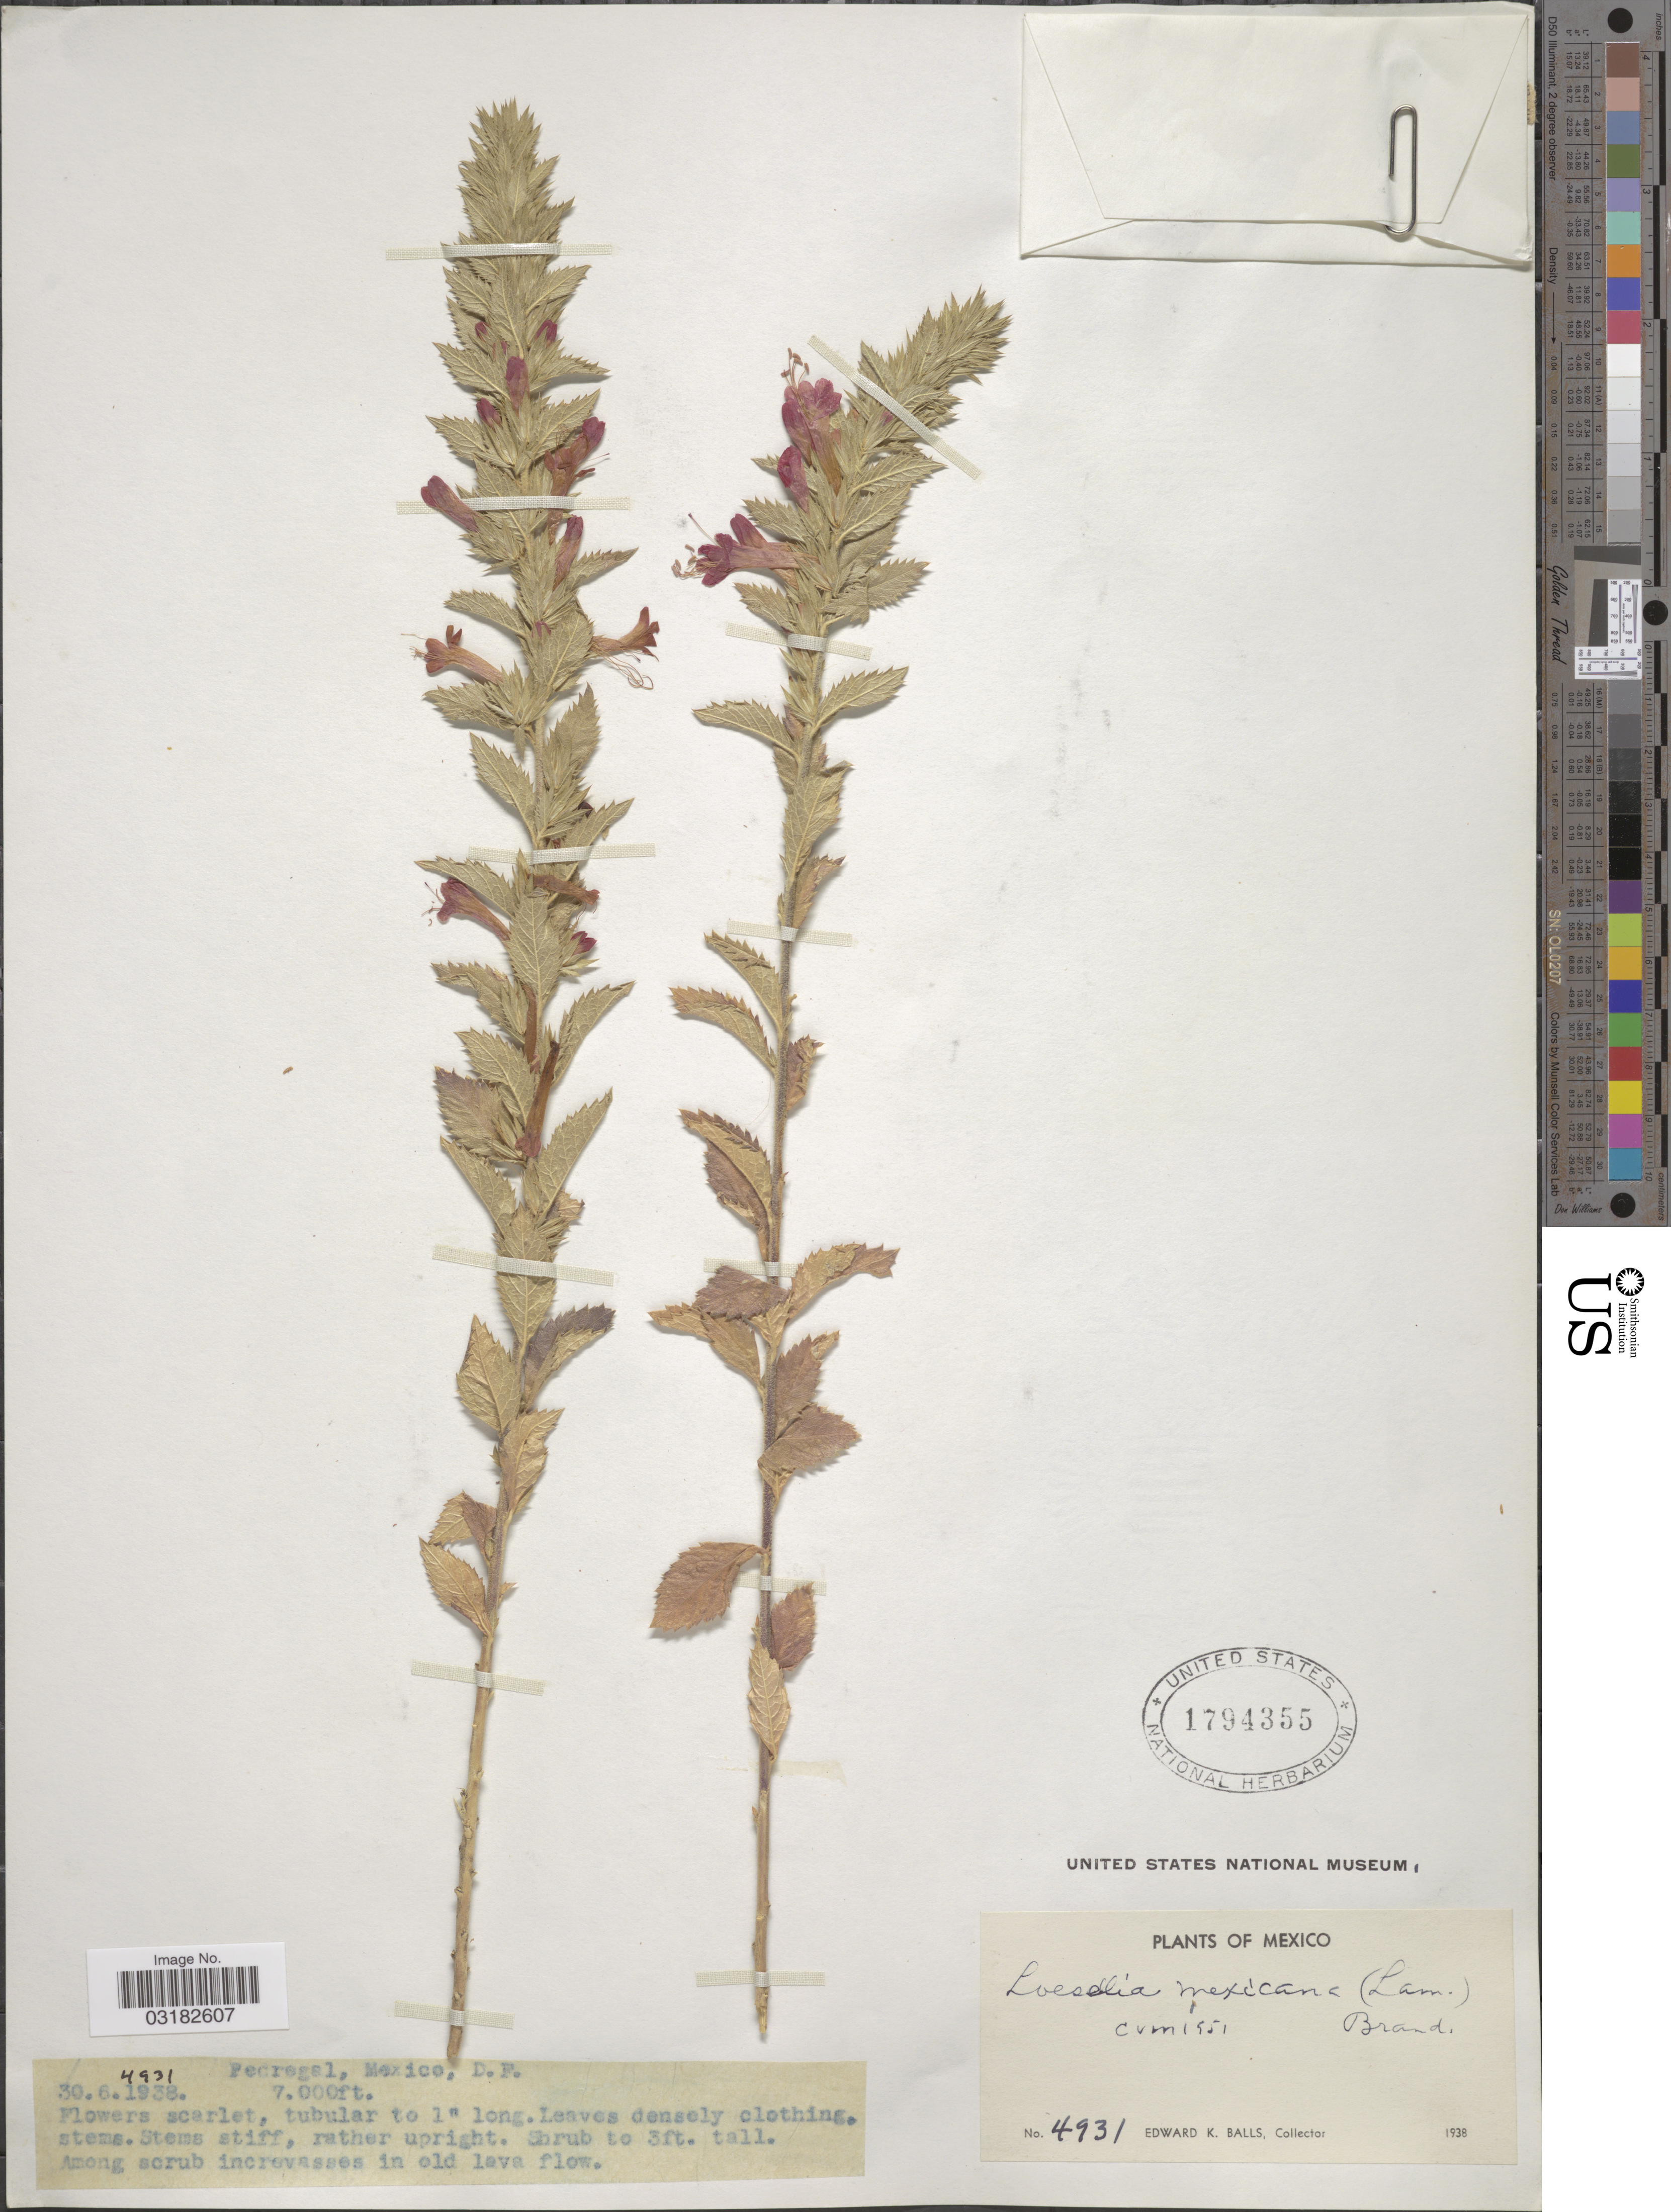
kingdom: Plantae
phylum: Tracheophyta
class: Magnoliopsida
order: Ericales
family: Polemoniaceae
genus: Loeselia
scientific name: Loeselia mexicana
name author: (Lam.) Brand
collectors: E. K. Balls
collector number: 4931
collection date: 1938-06-30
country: Mexico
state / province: Distrito Federal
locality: Pedregal, D.F.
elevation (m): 2134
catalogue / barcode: US 1794355